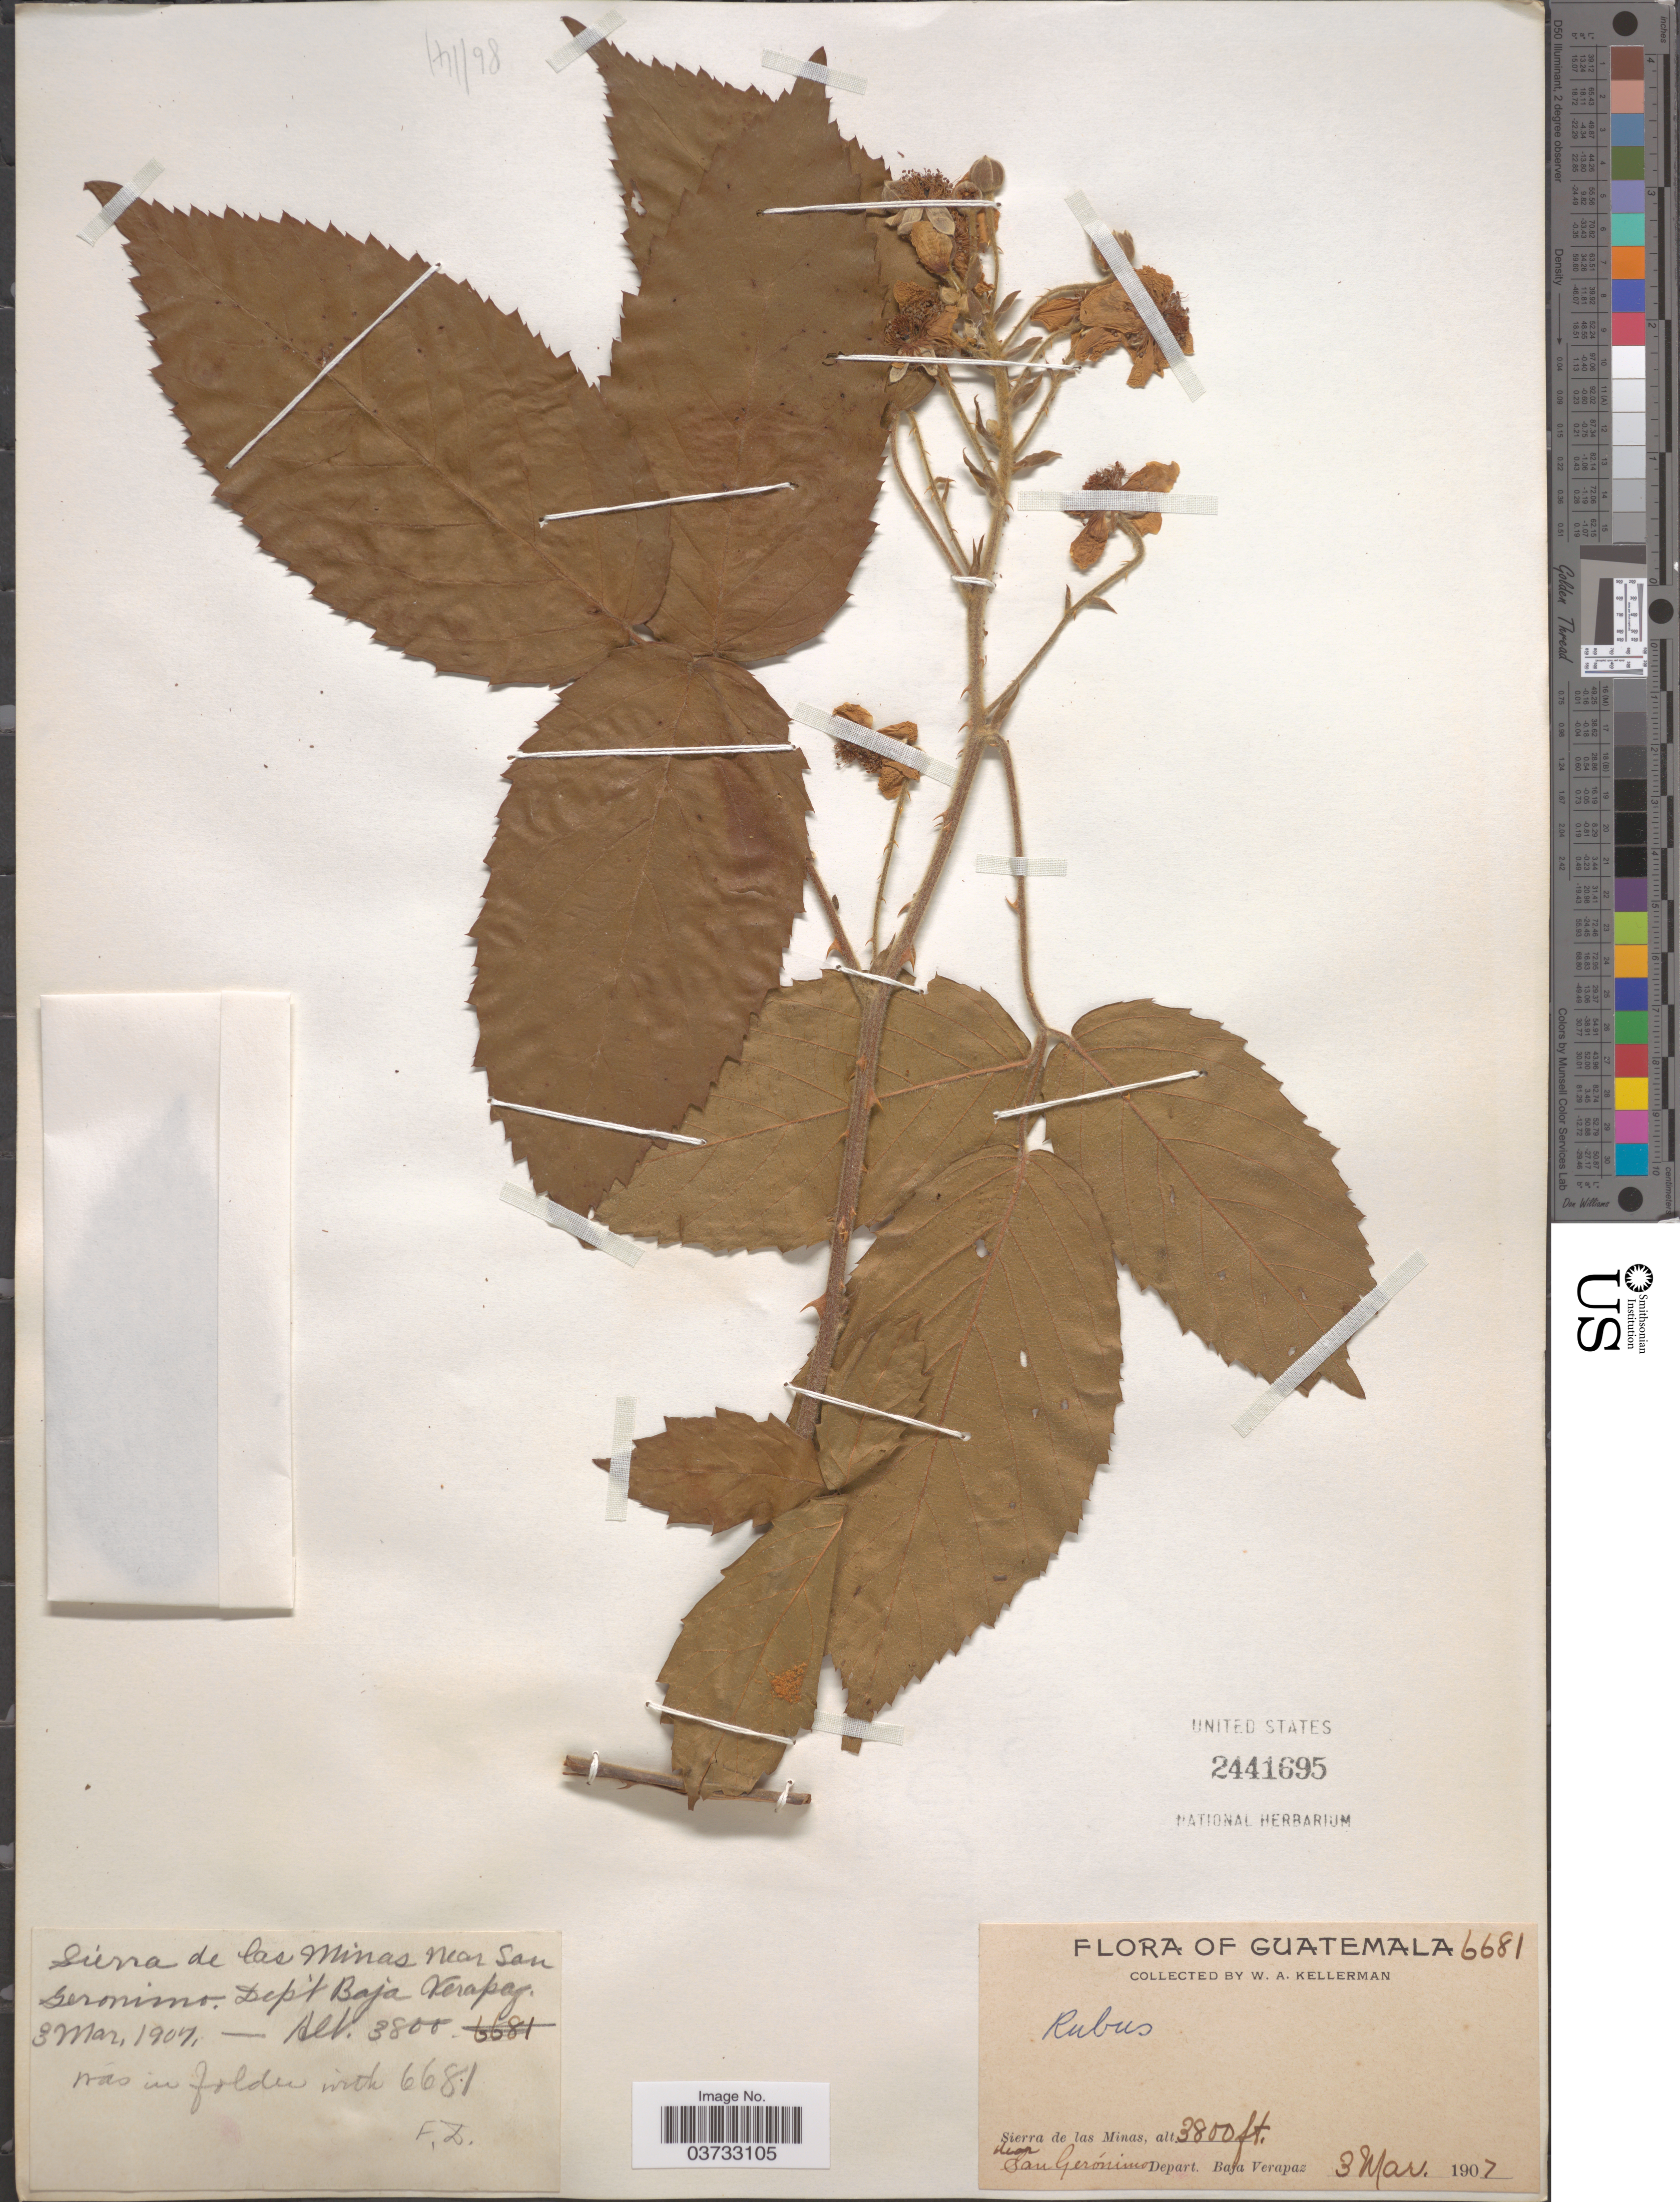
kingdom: Plantae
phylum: Tracheophyta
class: Magnoliopsida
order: Rosales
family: Rosaceae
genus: Rubus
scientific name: Rubus sp.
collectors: W. Kellerman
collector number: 6681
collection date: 1907-03-03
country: Guatemala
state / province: Baja Verapaz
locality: Sierra de las Minas. near san Geronimo. Depart. Baja Verapaz.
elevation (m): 1158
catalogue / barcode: US 2441695